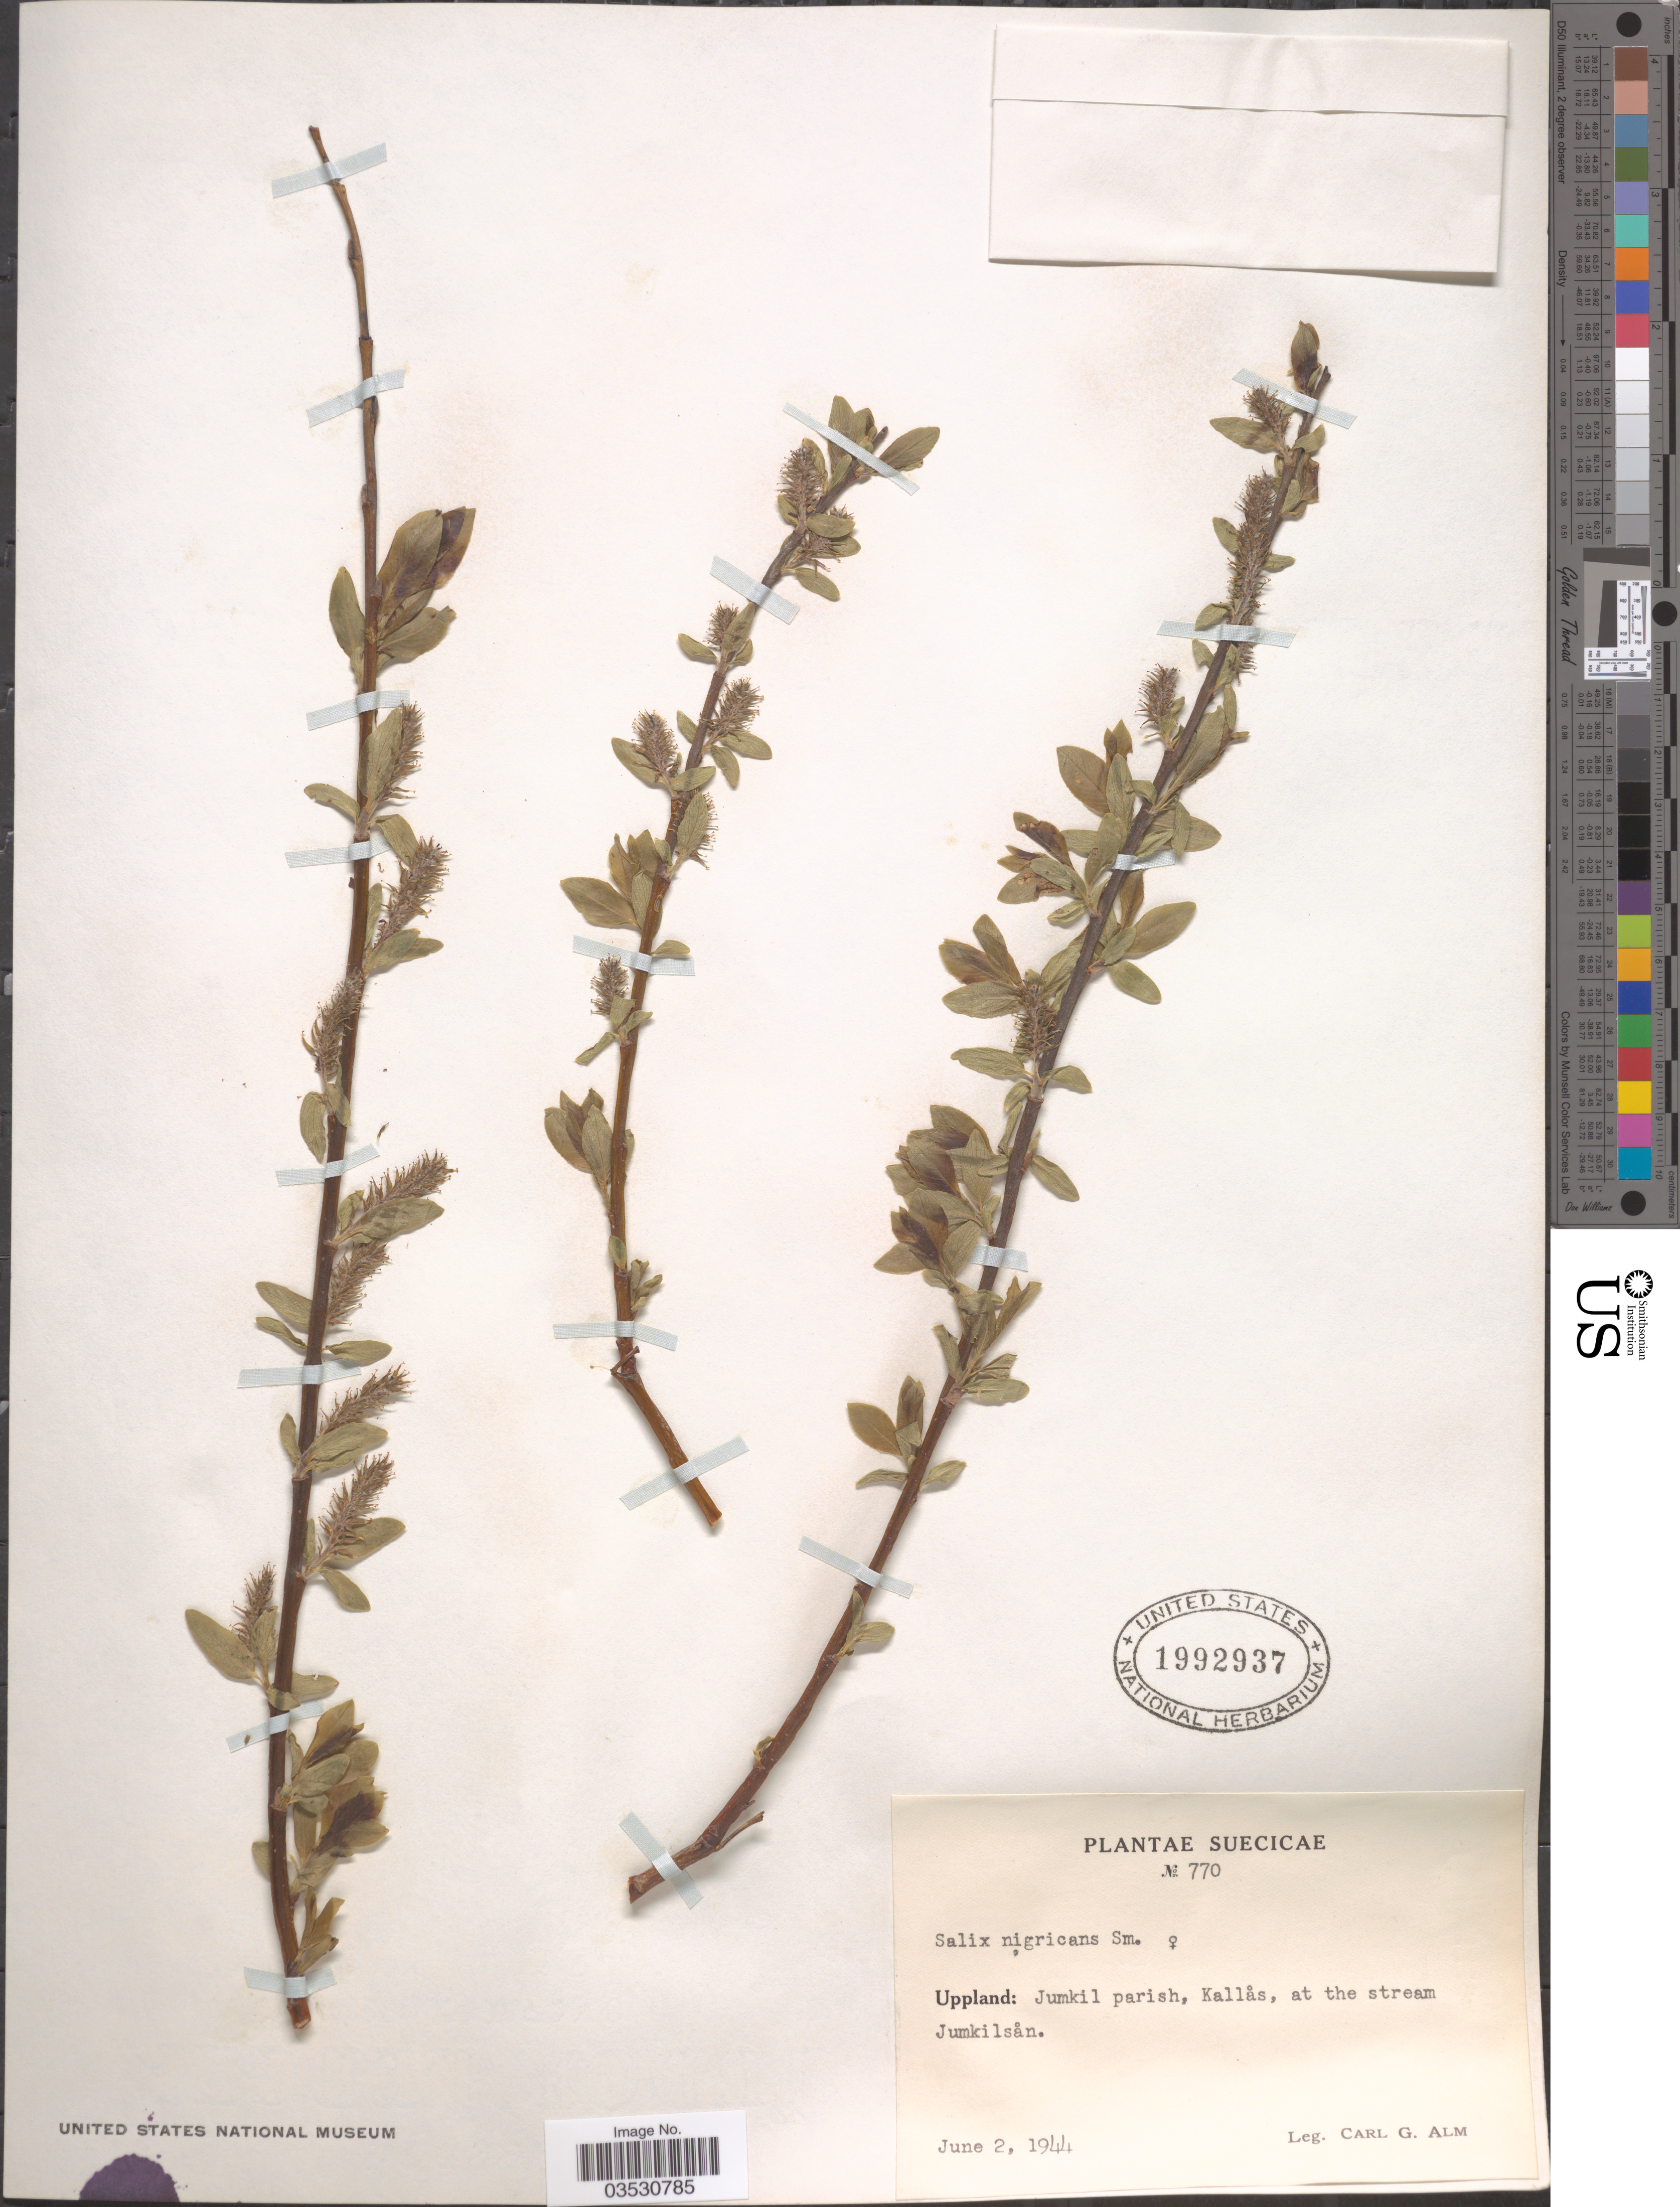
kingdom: Plantae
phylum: Tracheophyta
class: Magnoliopsida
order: Malpighiales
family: Salicaceae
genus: Salix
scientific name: Salix nigricans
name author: Sm.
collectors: C. G. Alm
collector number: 770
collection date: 1944-06-02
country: Sweden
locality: Suecicae. Uppland: Jumkil parish, Kallås, at the stream Jumkilsån.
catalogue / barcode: US 1992937